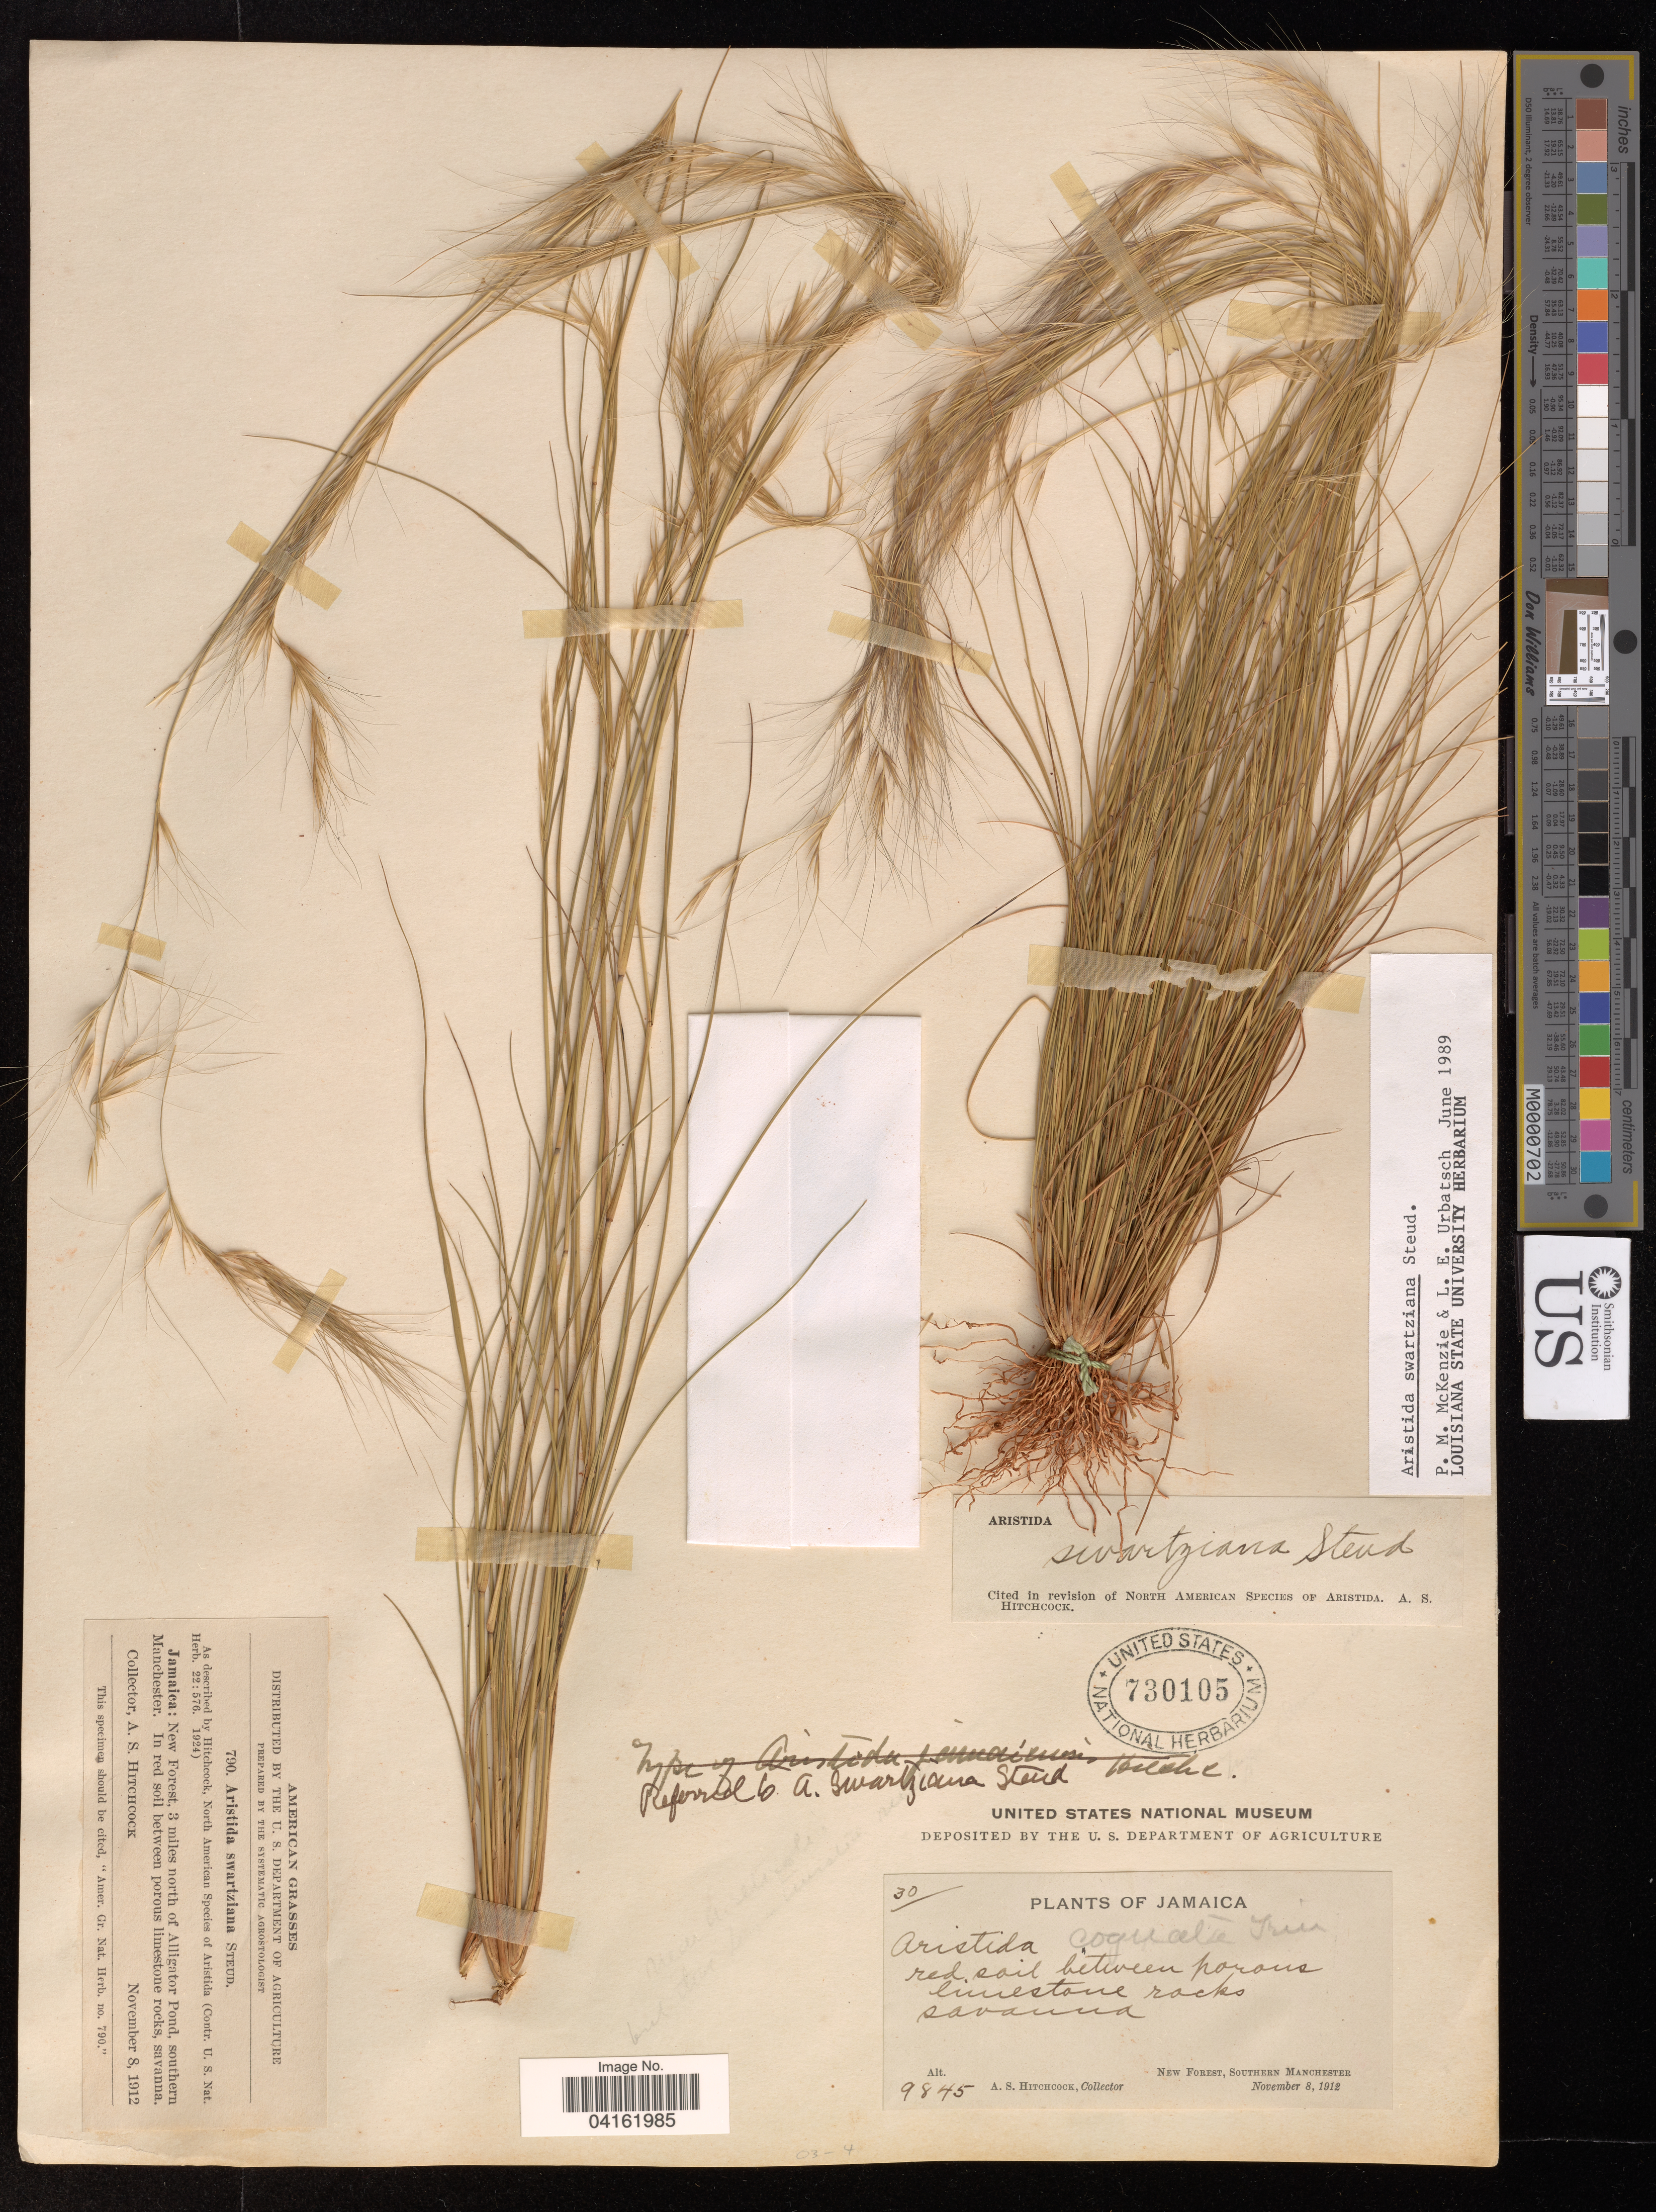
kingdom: Plantae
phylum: Tracheophyta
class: Liliopsida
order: Poales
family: Poaceae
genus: Aristida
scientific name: Aristida swartziana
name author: Steud.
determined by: McKenzie, P. M.; Urbatsch, Lowell E.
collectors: A. S. Hitchcock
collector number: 790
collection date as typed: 08 Nov 1912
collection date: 1912-11-08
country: Jamaica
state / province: Manchester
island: Jamaica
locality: New Forest, 3 miles north of Alligator Pond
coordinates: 0 N, 0 E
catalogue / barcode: US 730105